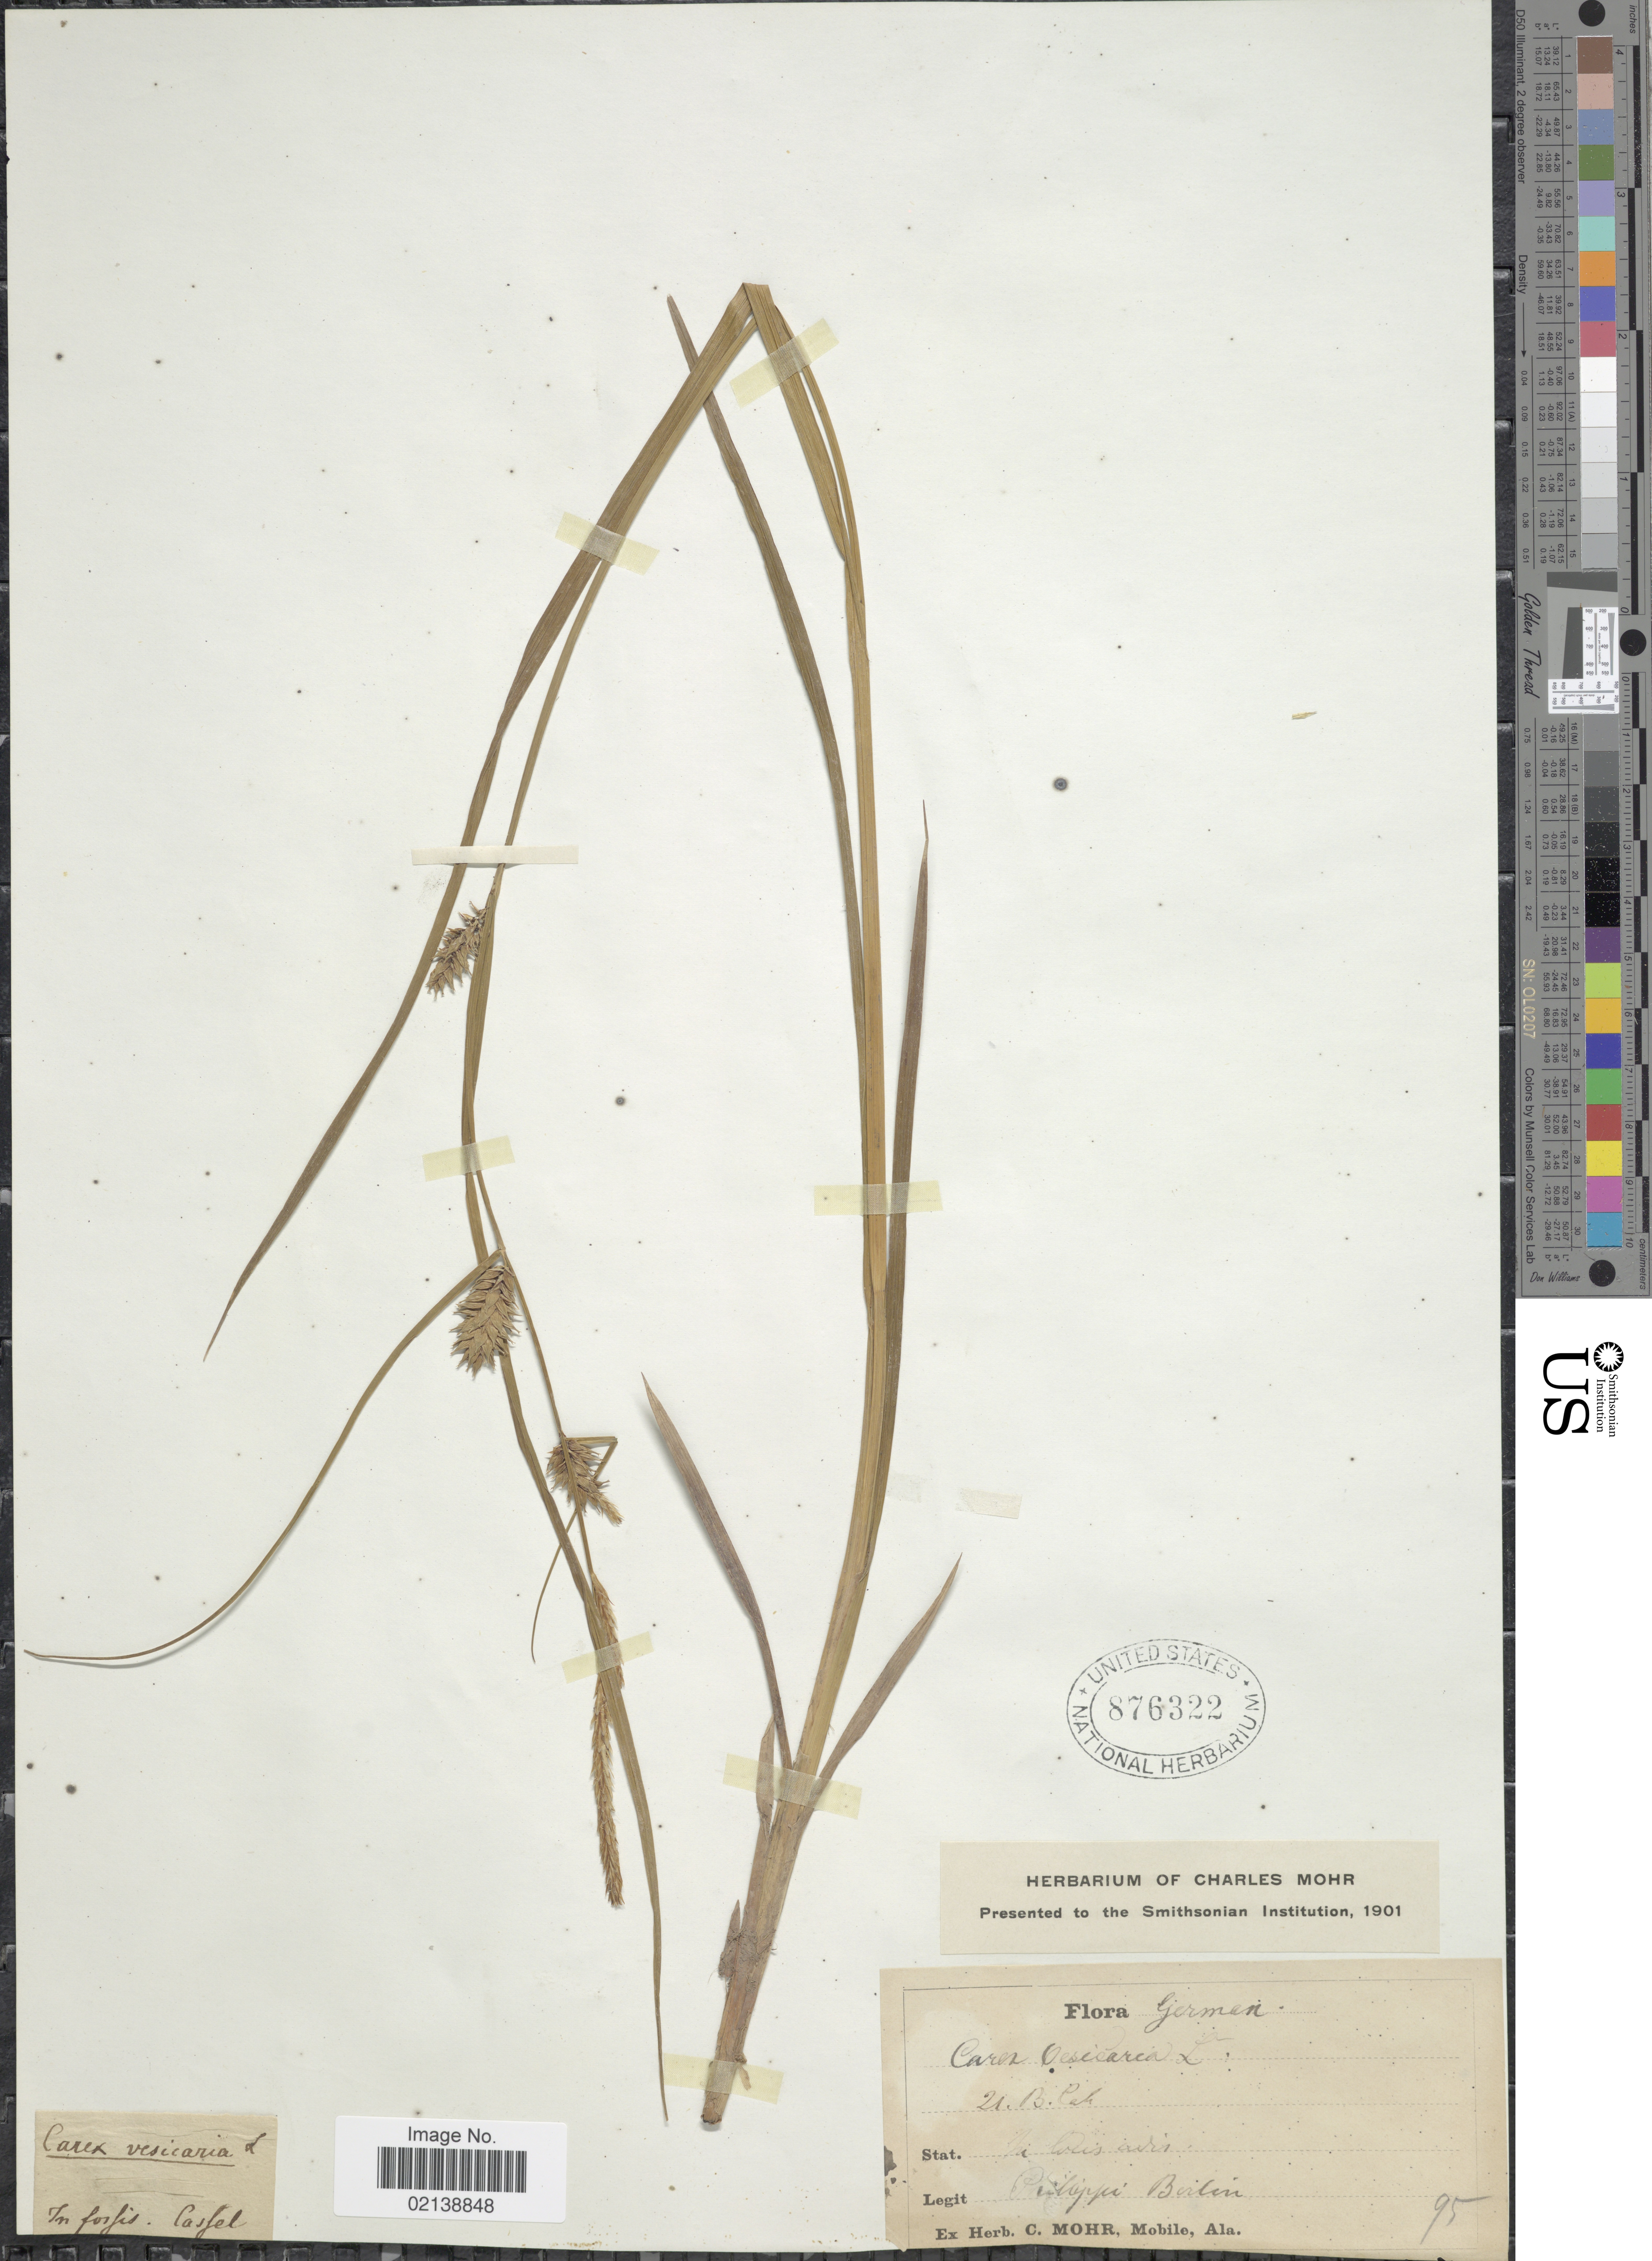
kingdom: Plantae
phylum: Tracheophyta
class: Liliopsida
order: Poales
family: Cyperaceae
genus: Carex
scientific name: Carex vesicaria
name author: L.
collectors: ex herb. C. Mohr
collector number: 95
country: Germany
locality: in louis advis. Pilippi Berlin [interpreted]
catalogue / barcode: US 876322